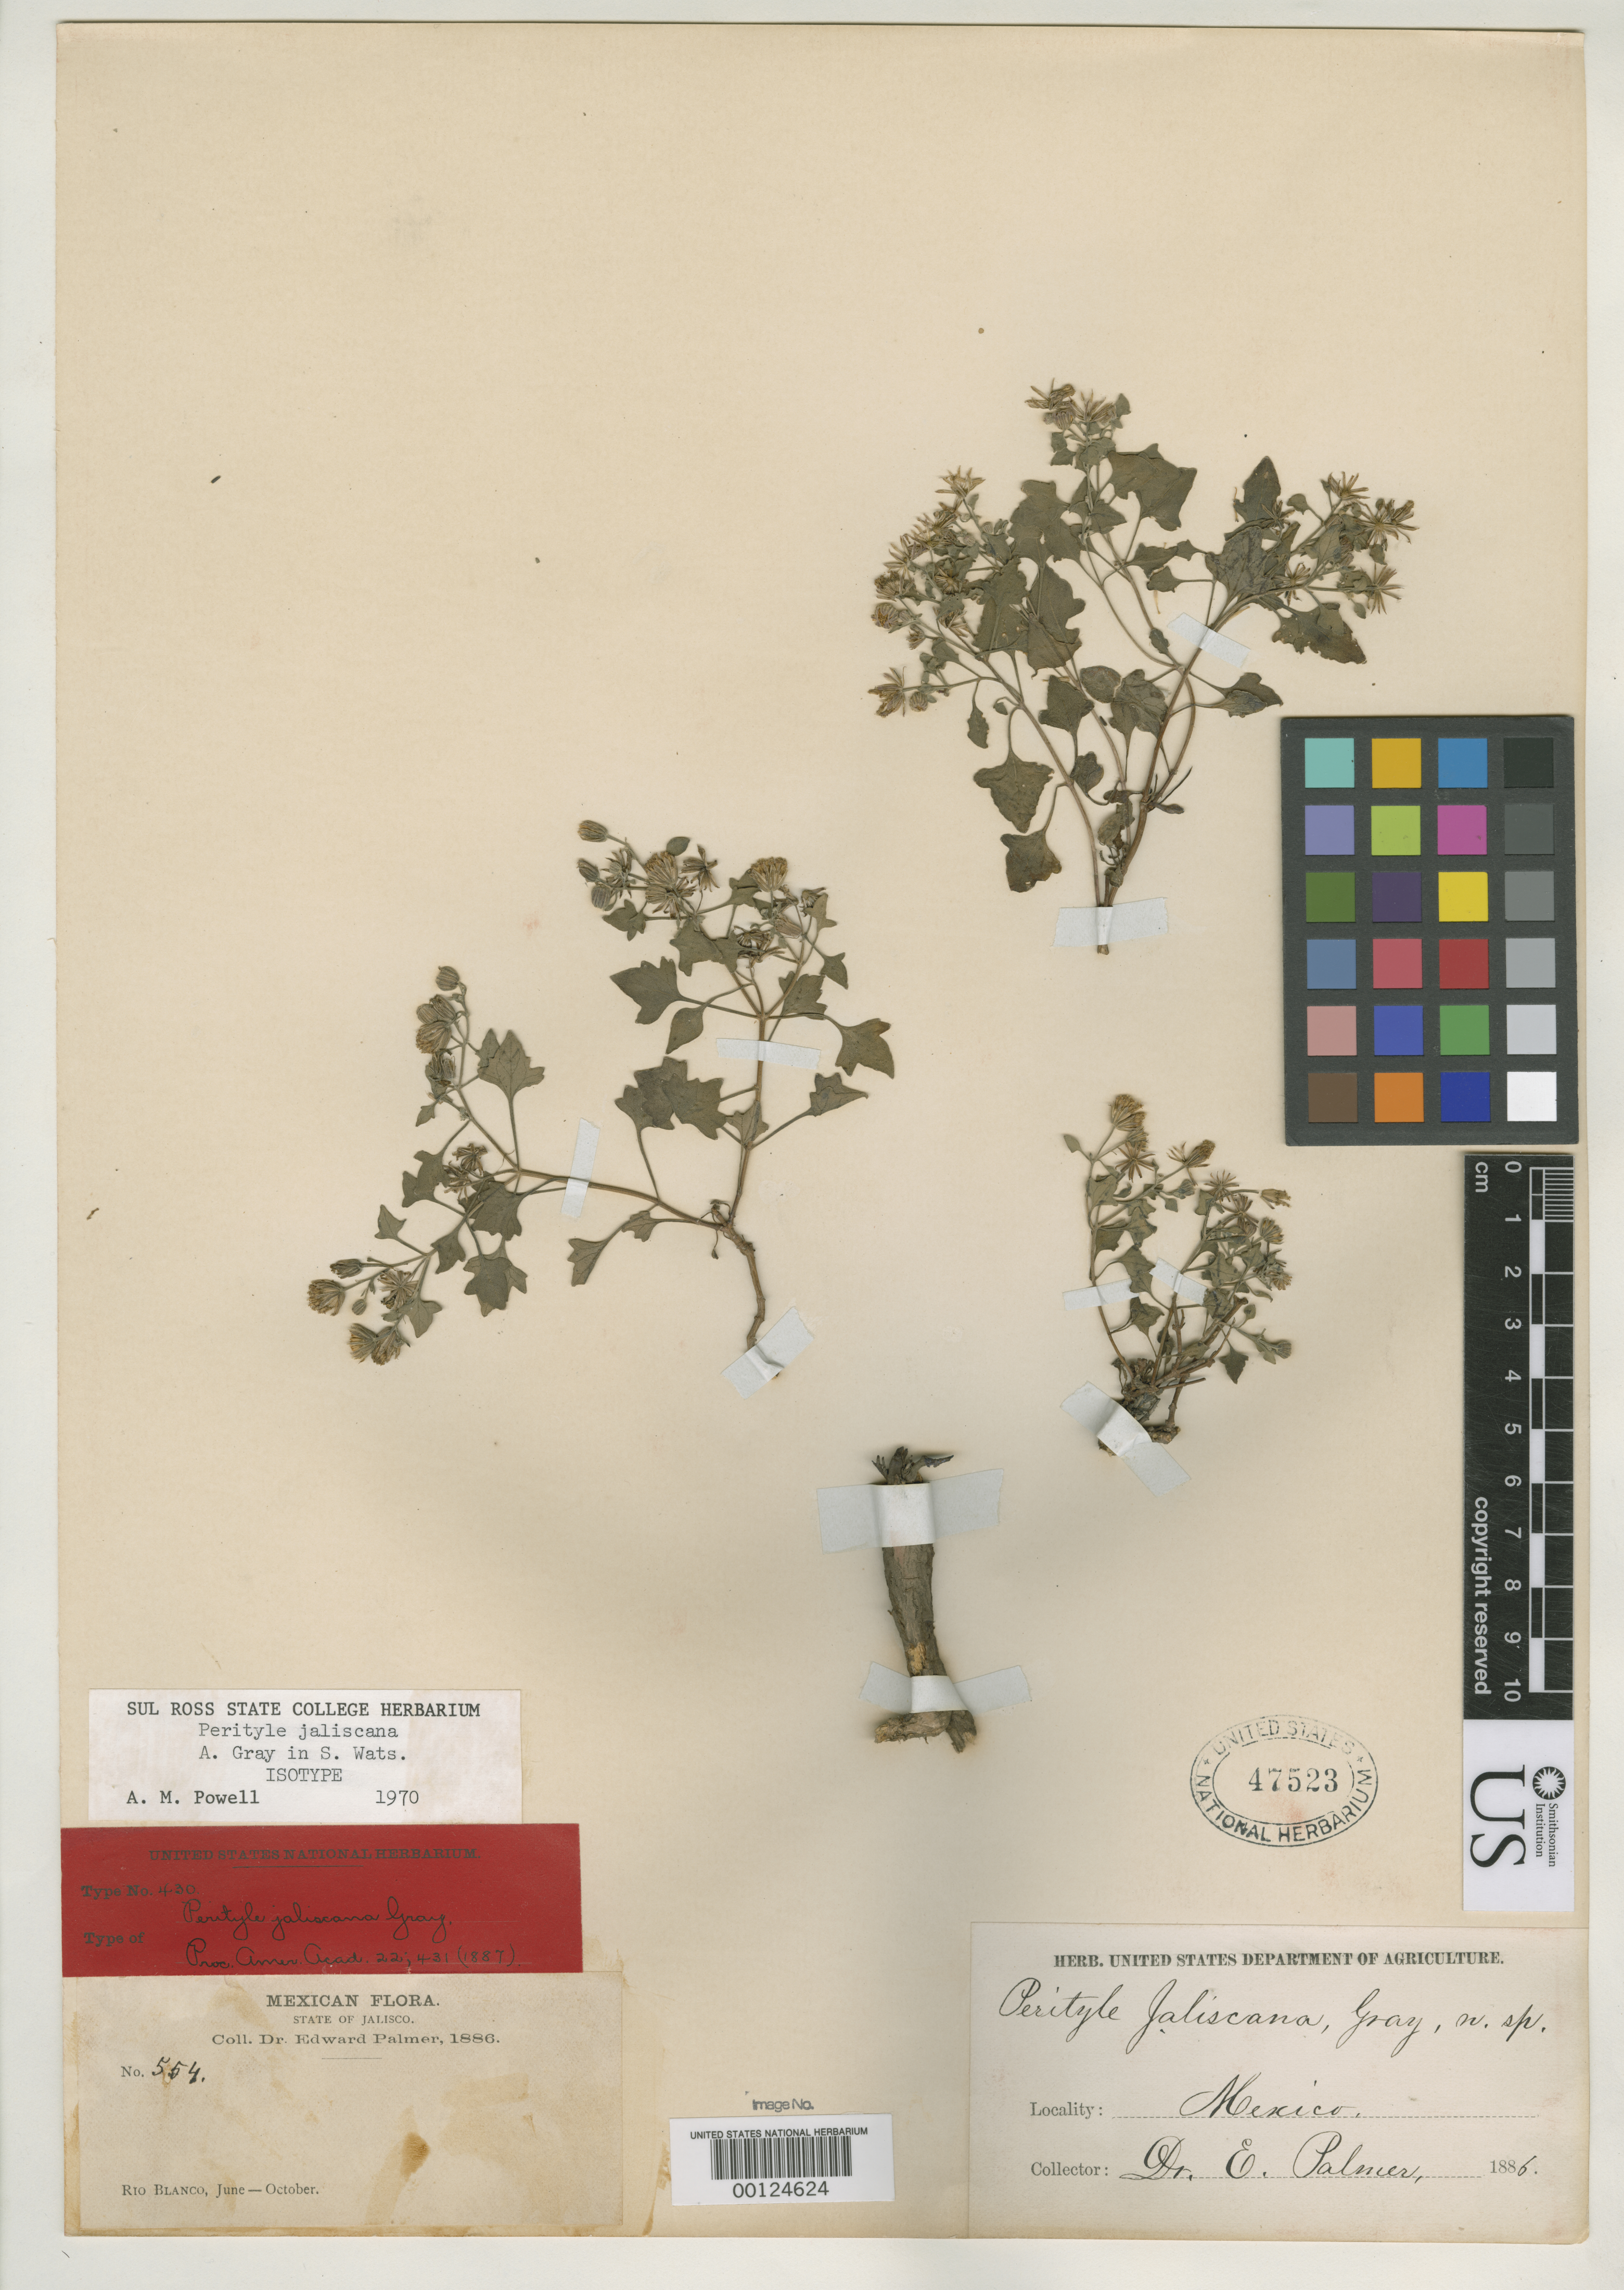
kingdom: Plantae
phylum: Tracheophyta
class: Magnoliopsida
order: Asterales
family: Asteraceae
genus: Perityle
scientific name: Perityle jaliscana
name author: A. Gray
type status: Isotype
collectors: E. Palmer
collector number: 554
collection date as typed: Sep 1886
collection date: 1886-09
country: Mexico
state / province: Jalisco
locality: Rio Blanco.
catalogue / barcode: US 47523